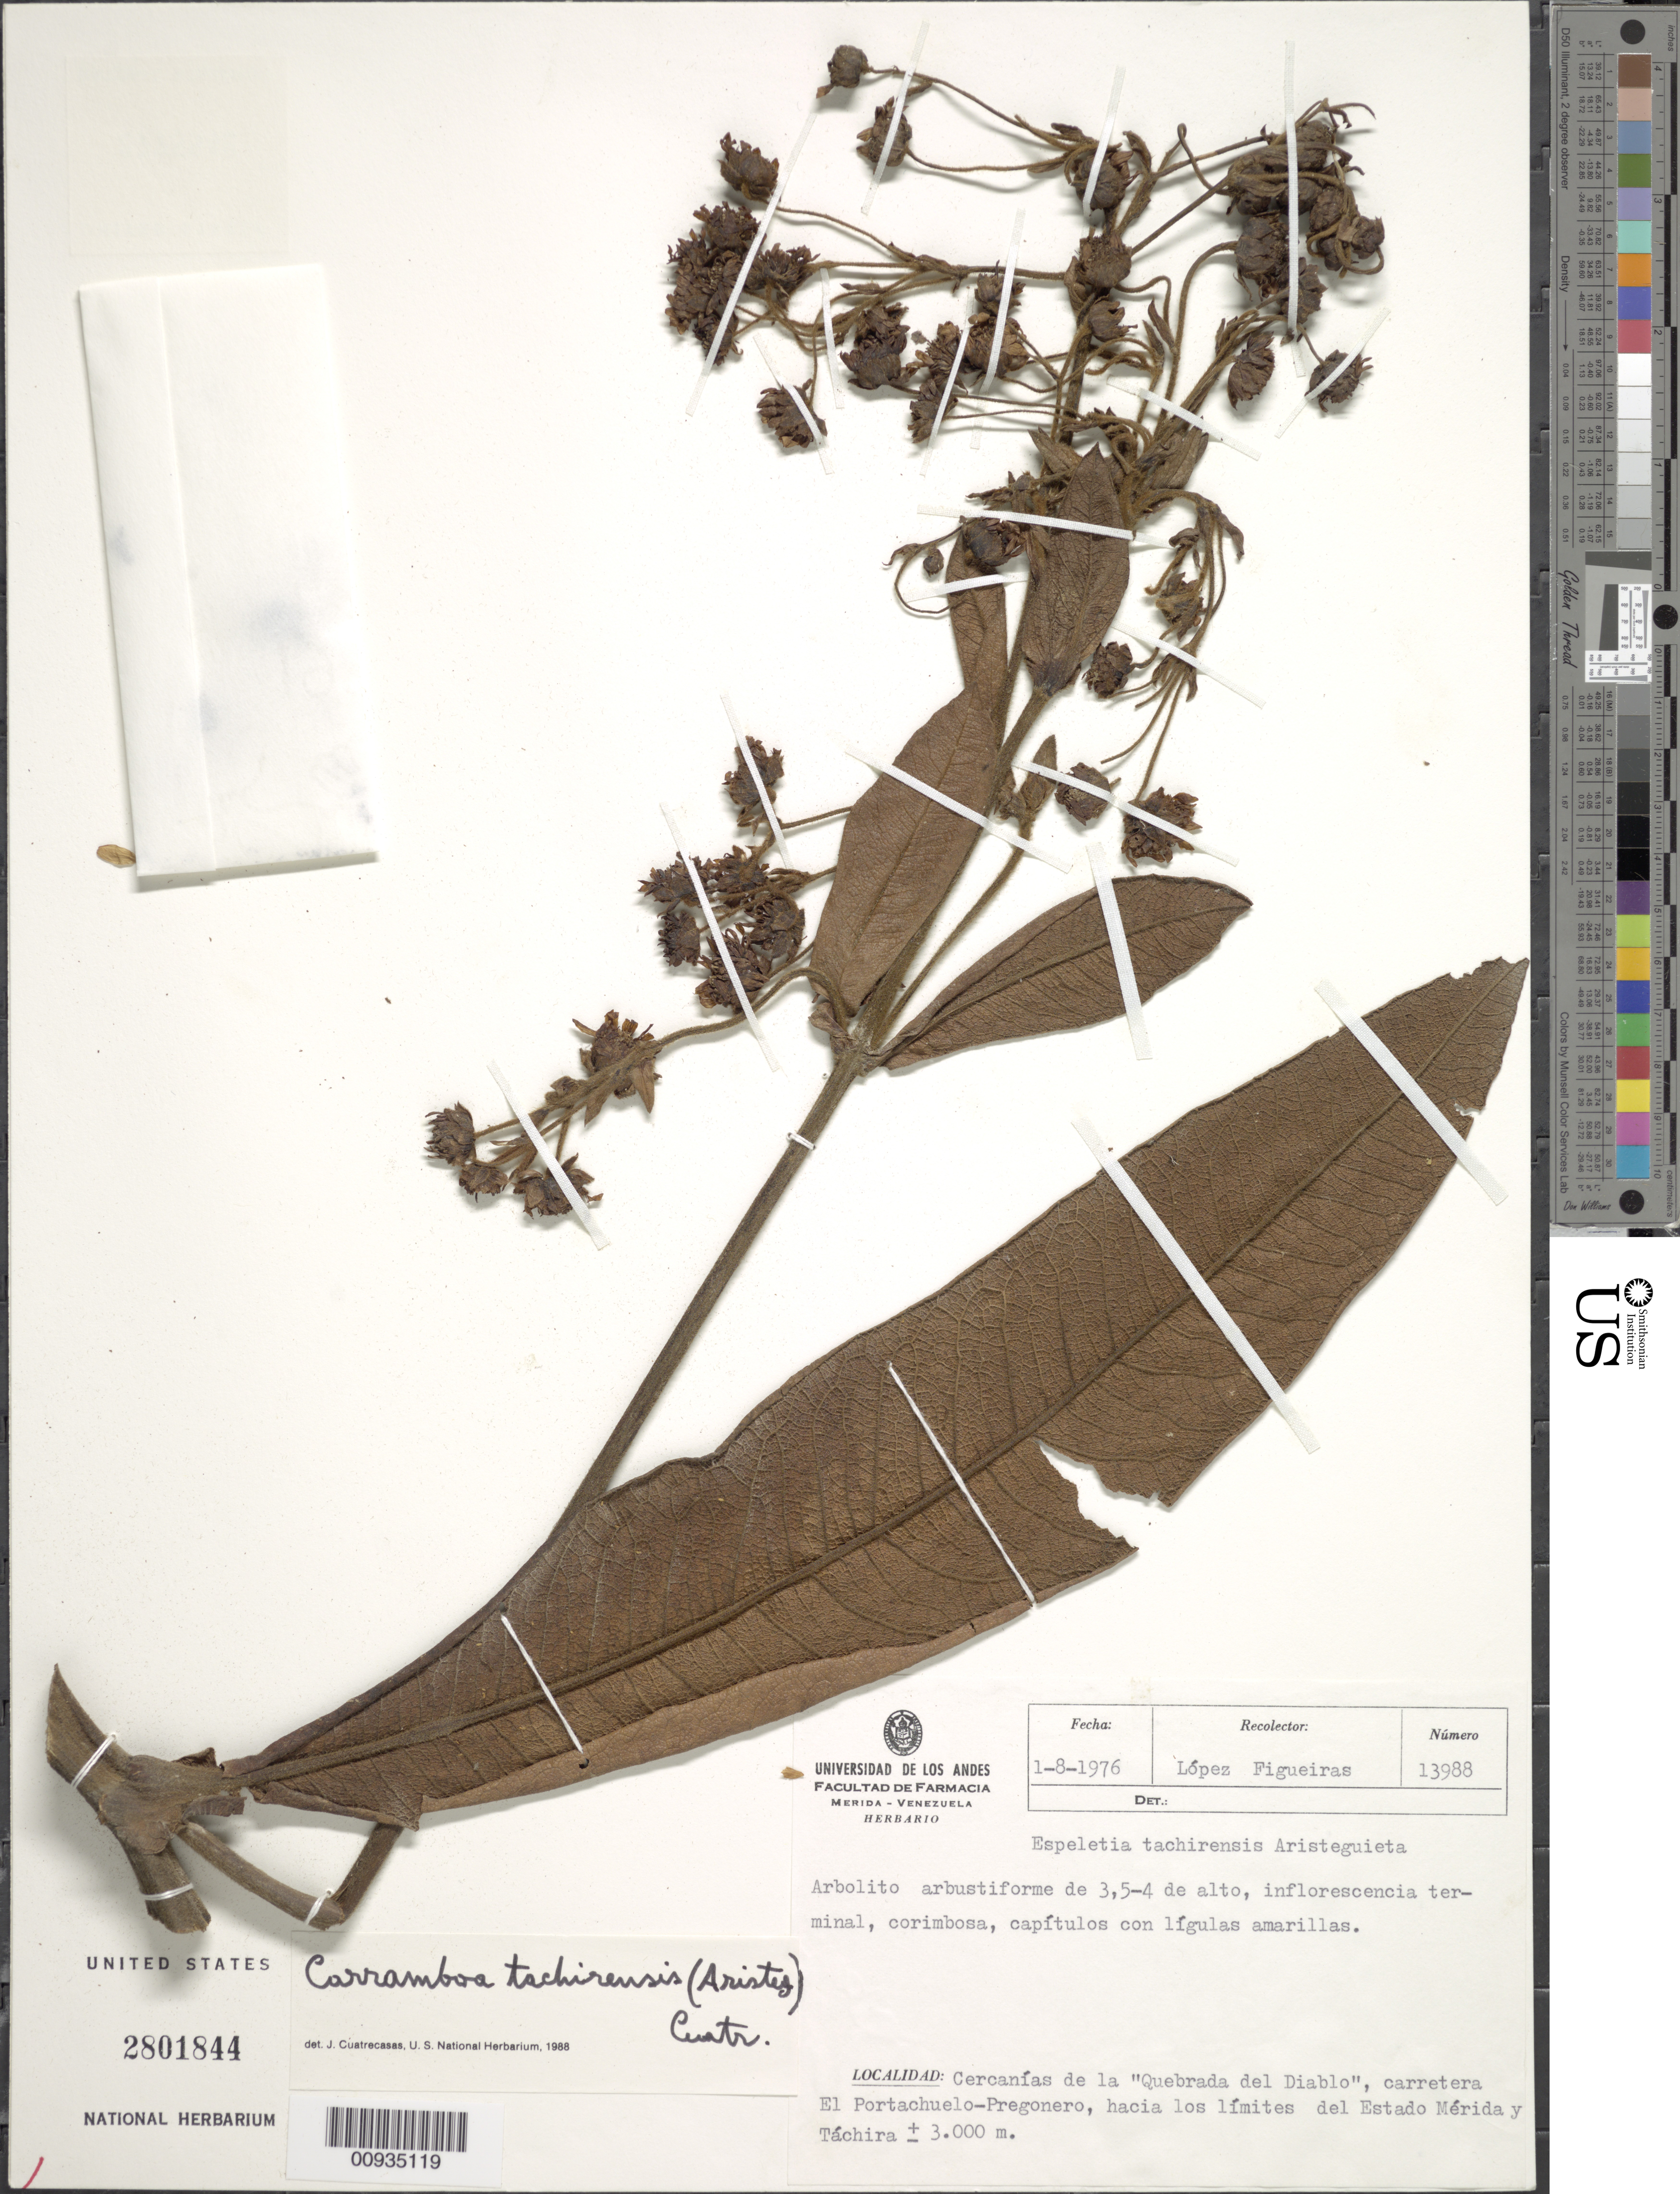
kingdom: Plantae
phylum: Tracheophyta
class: Magnoliopsida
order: Asterales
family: Asteraceae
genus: Carramboa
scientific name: Carramboa tachirensis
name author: (Aristeg.) Cuatrec.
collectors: M. López Figueiras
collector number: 13988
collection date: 1976-08-01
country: Venezuela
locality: Cercanías de la "Quebrada del Diablo", carretera El Portachuelo-Pregonero, hacia los límites del Estado Mérida y Táchira.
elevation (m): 3000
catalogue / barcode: US 2801844